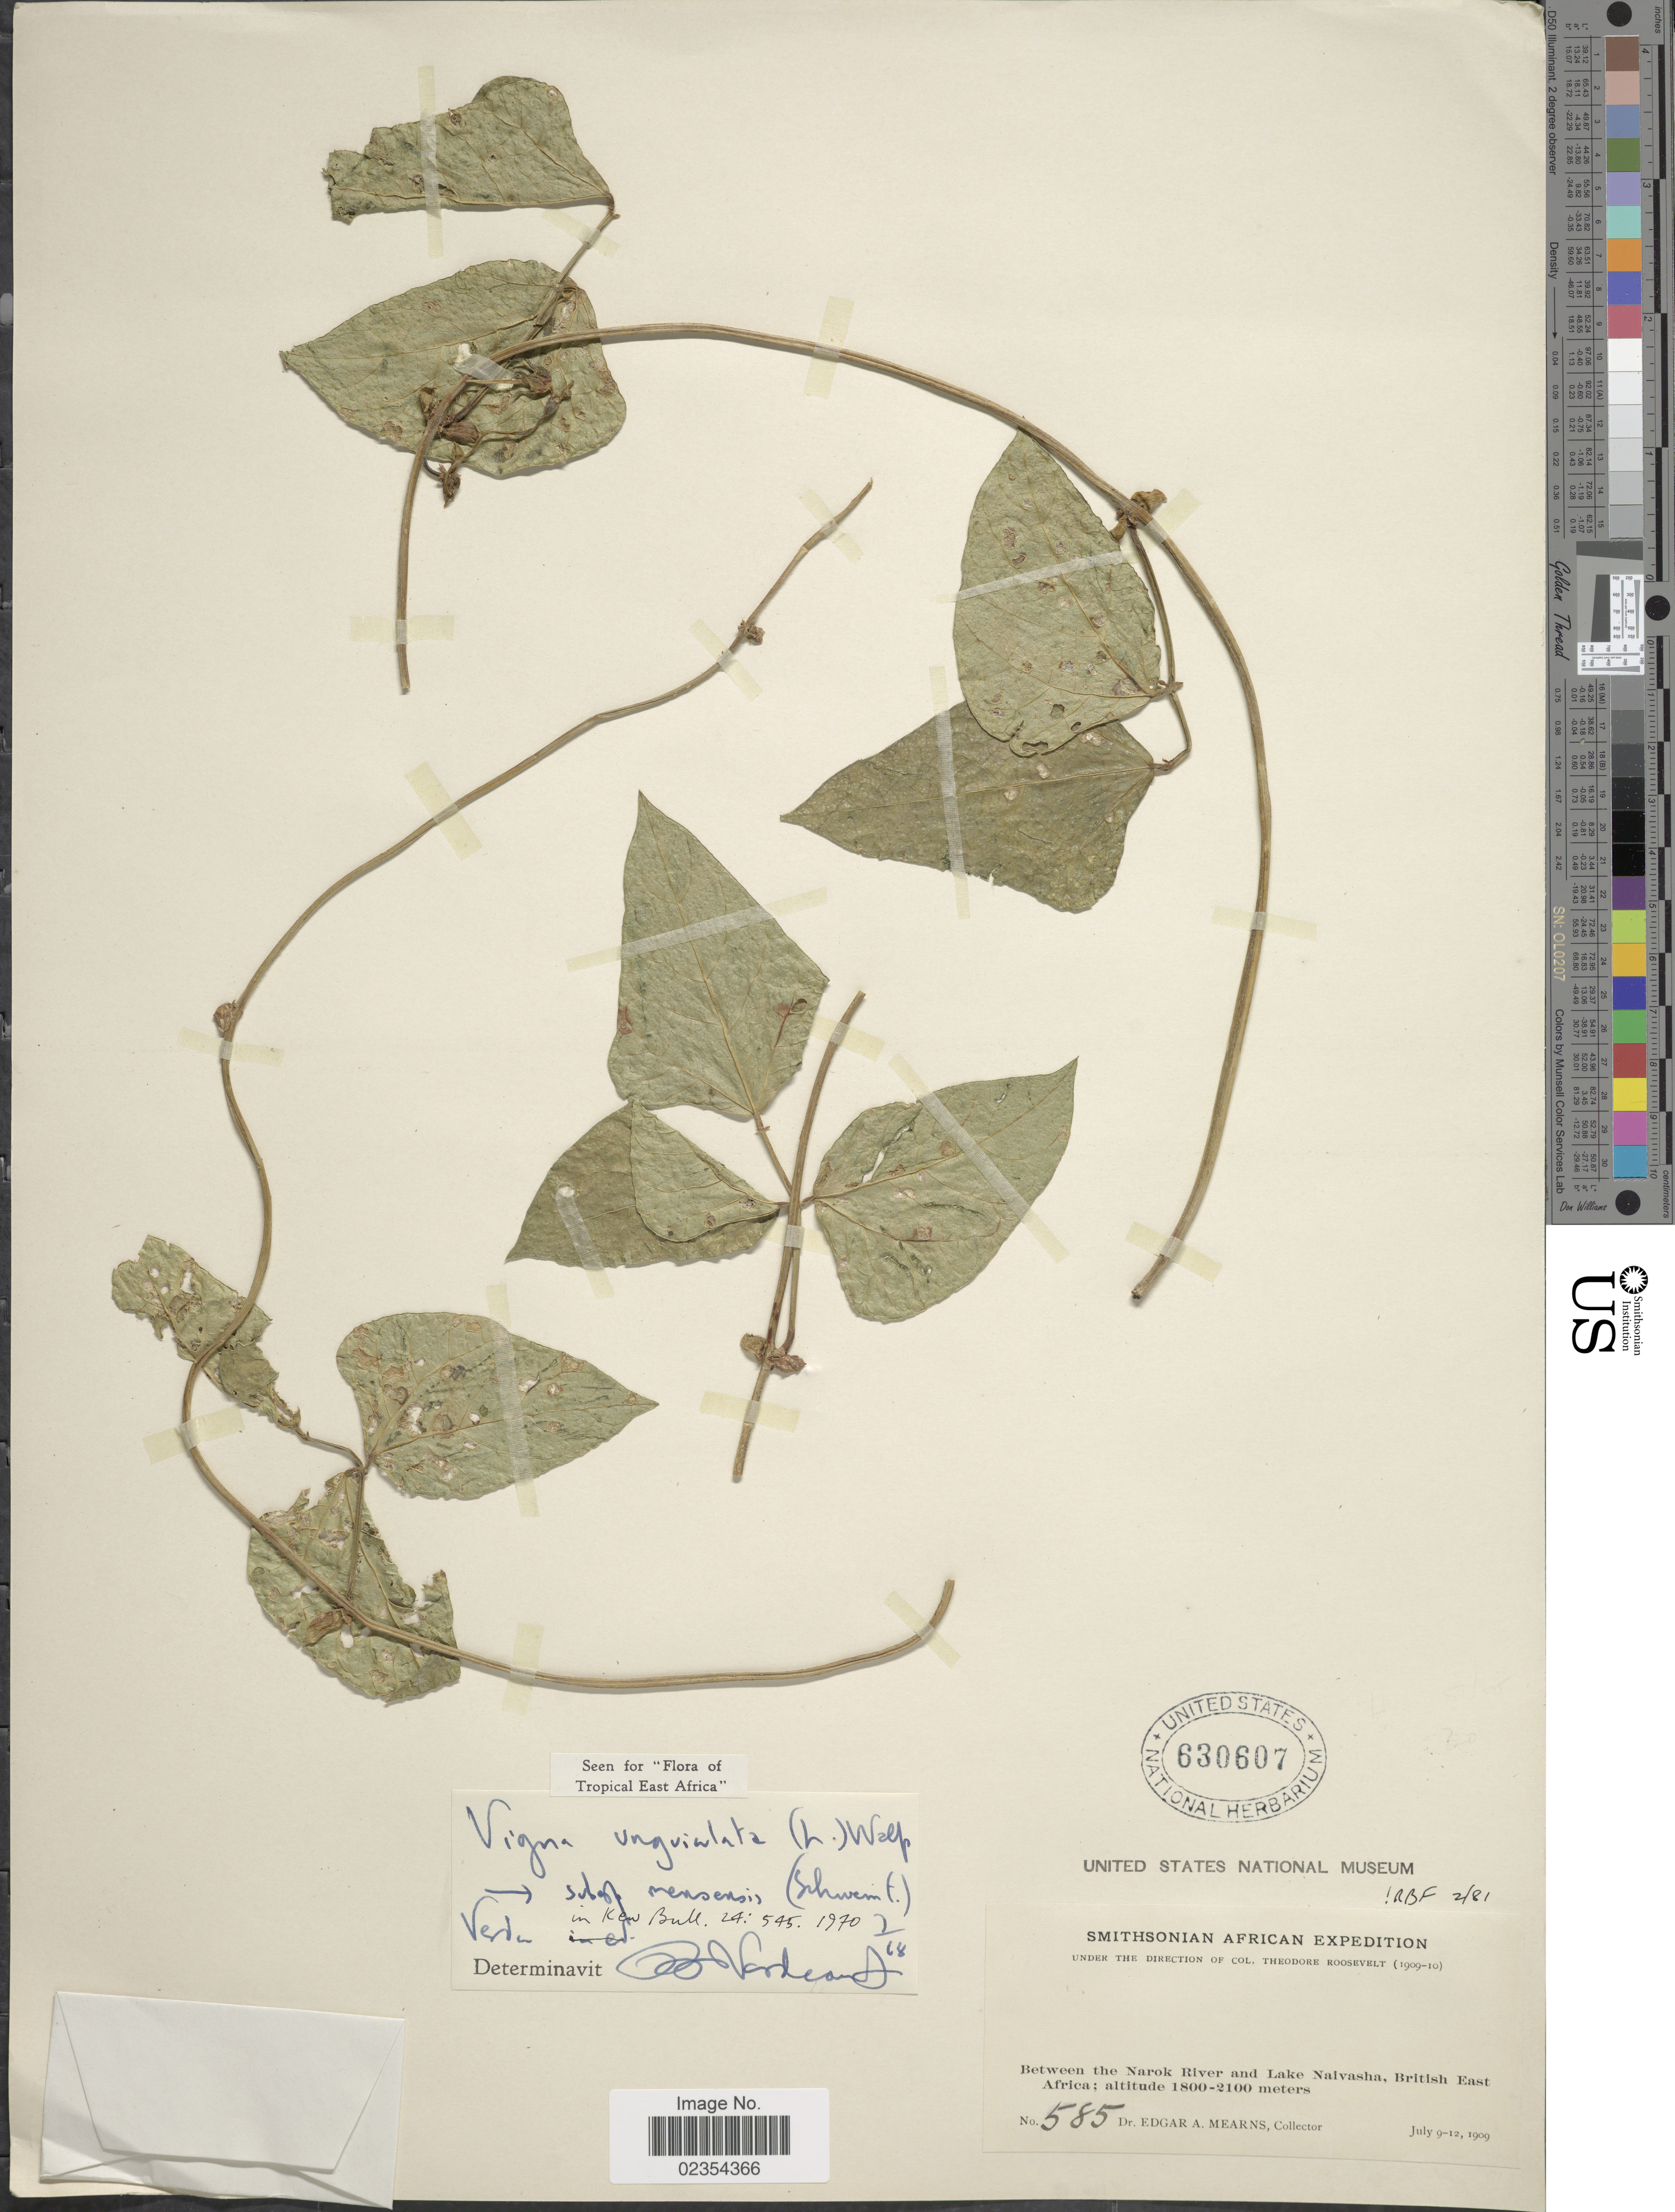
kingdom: Plantae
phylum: Tracheophyta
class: Magnoliopsida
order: Fabales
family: Fabaceae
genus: Vigna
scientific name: Vigna unguiculata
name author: (L.) Walp.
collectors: E. A. Mearns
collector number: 585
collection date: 1909-07-09/1909-07-12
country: Kenya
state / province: Nakuru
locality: Between the Narok River and Lake Naivasha, British East Africa.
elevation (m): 1800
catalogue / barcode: US 630607